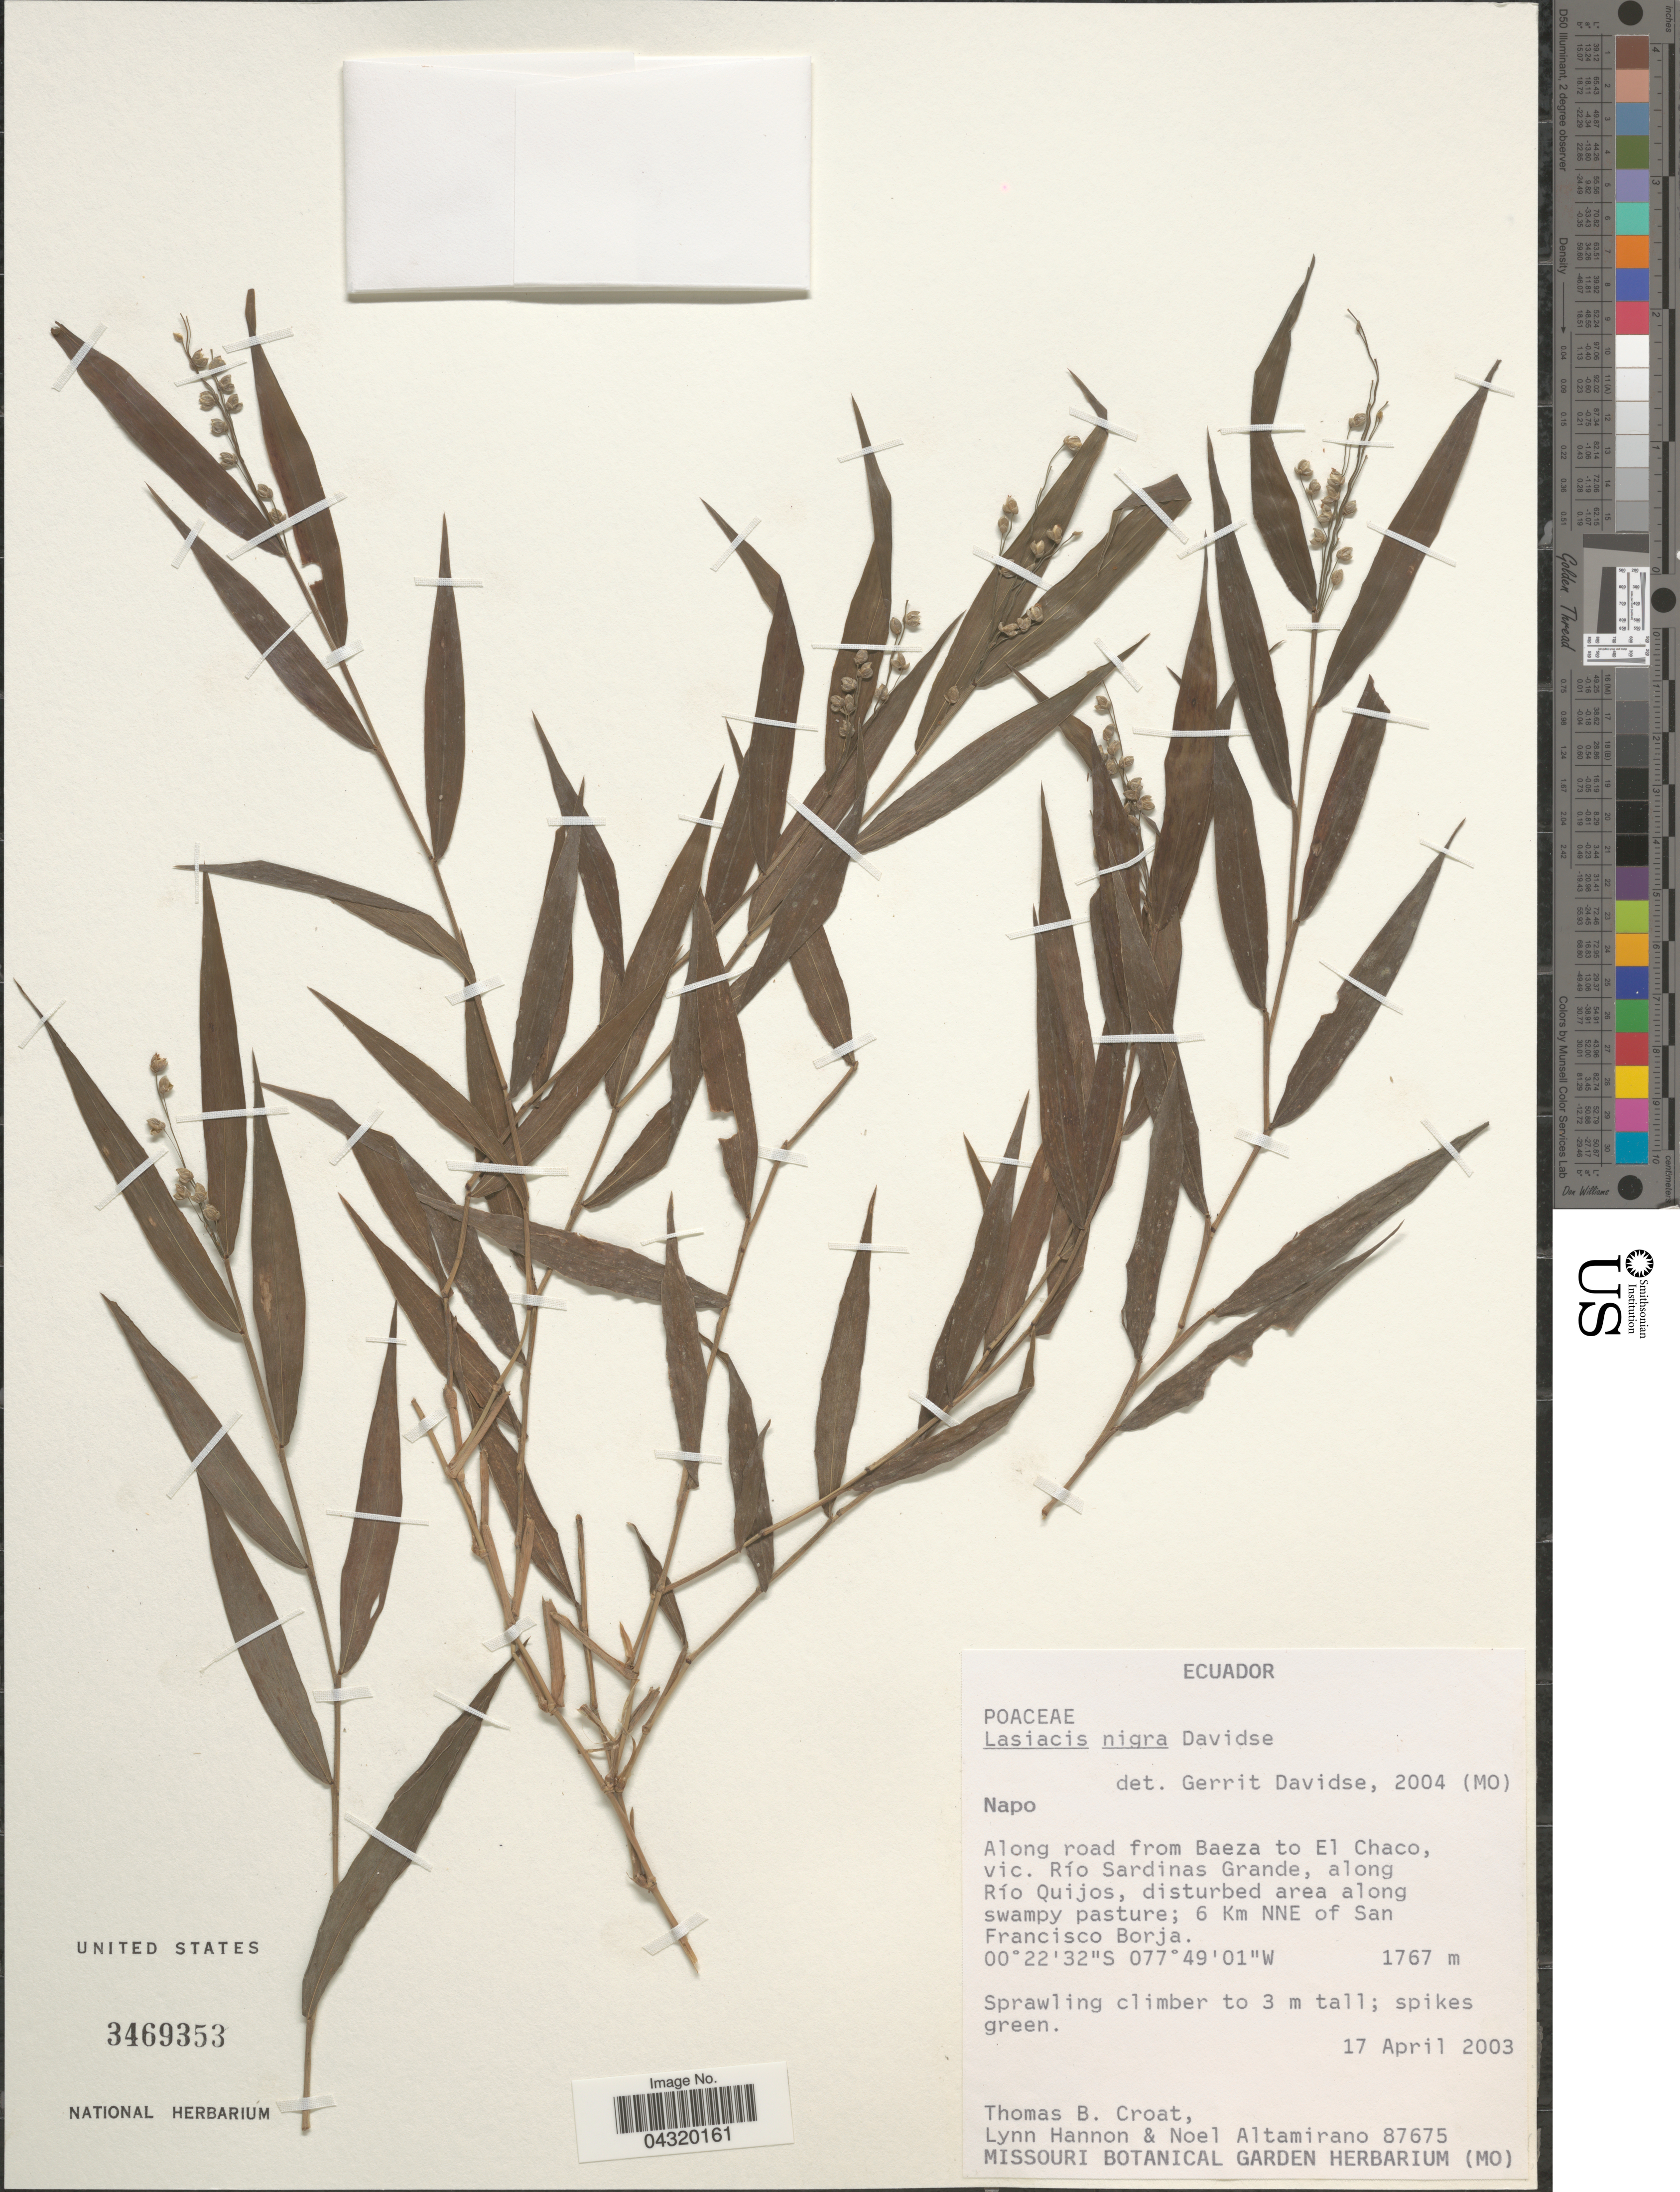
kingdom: Plantae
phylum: Tracheophyta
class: Liliopsida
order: Poales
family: Poaceae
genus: Lasiacis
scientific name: Lasiacis nigra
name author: Davidse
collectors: T. B. Croat, L. Hannon & N. Altamirano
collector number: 87675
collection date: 2003-04-17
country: Ecuador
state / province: Napo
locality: Along road from Baeza to El Chaco, vic. Río Sardinas Grande, along Río Quijos; 6 Km NNE of San Francisco Borja.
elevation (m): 1767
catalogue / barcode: US 3469353